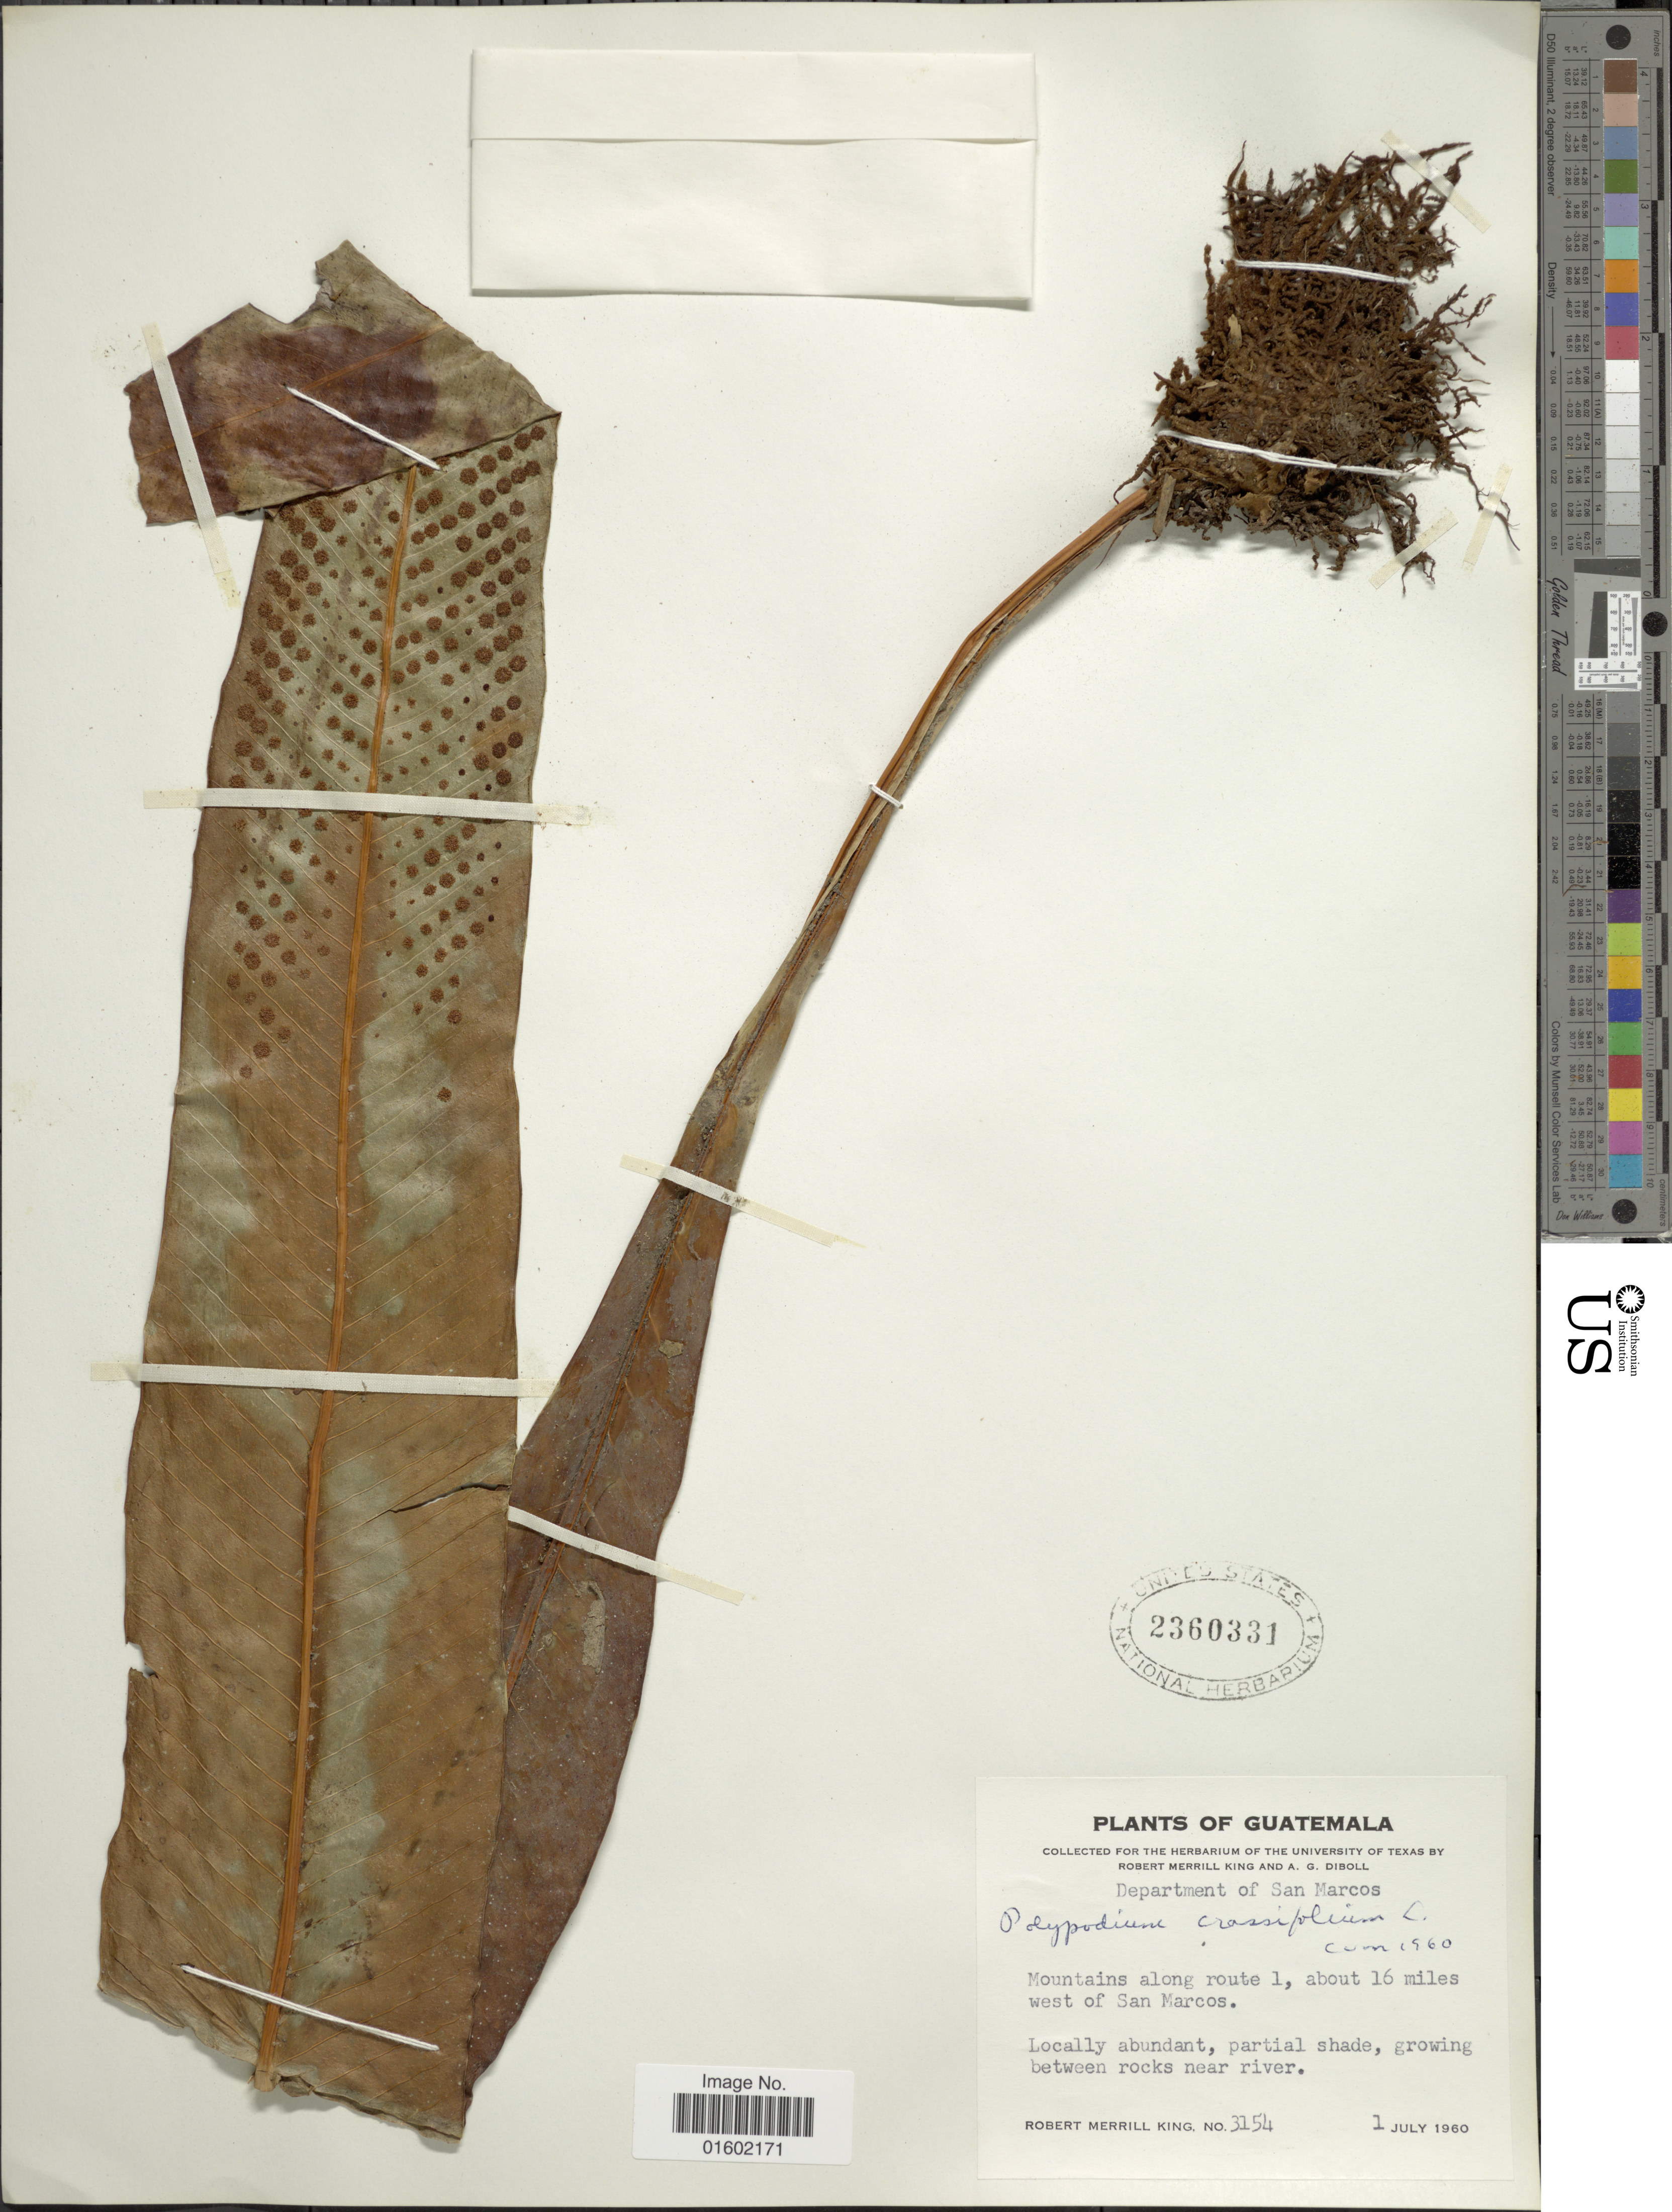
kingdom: Plantae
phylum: Tracheophyta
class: Polypodiopsida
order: Polypodiales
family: Polypodiaceae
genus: Niphidium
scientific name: Niphidium crassifolium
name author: (L.) Lellinger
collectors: R. M. King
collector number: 3154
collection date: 1960-07-01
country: Guatemala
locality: Mountains along route 1, about 16 miles west of San Marcos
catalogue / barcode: US 2360331